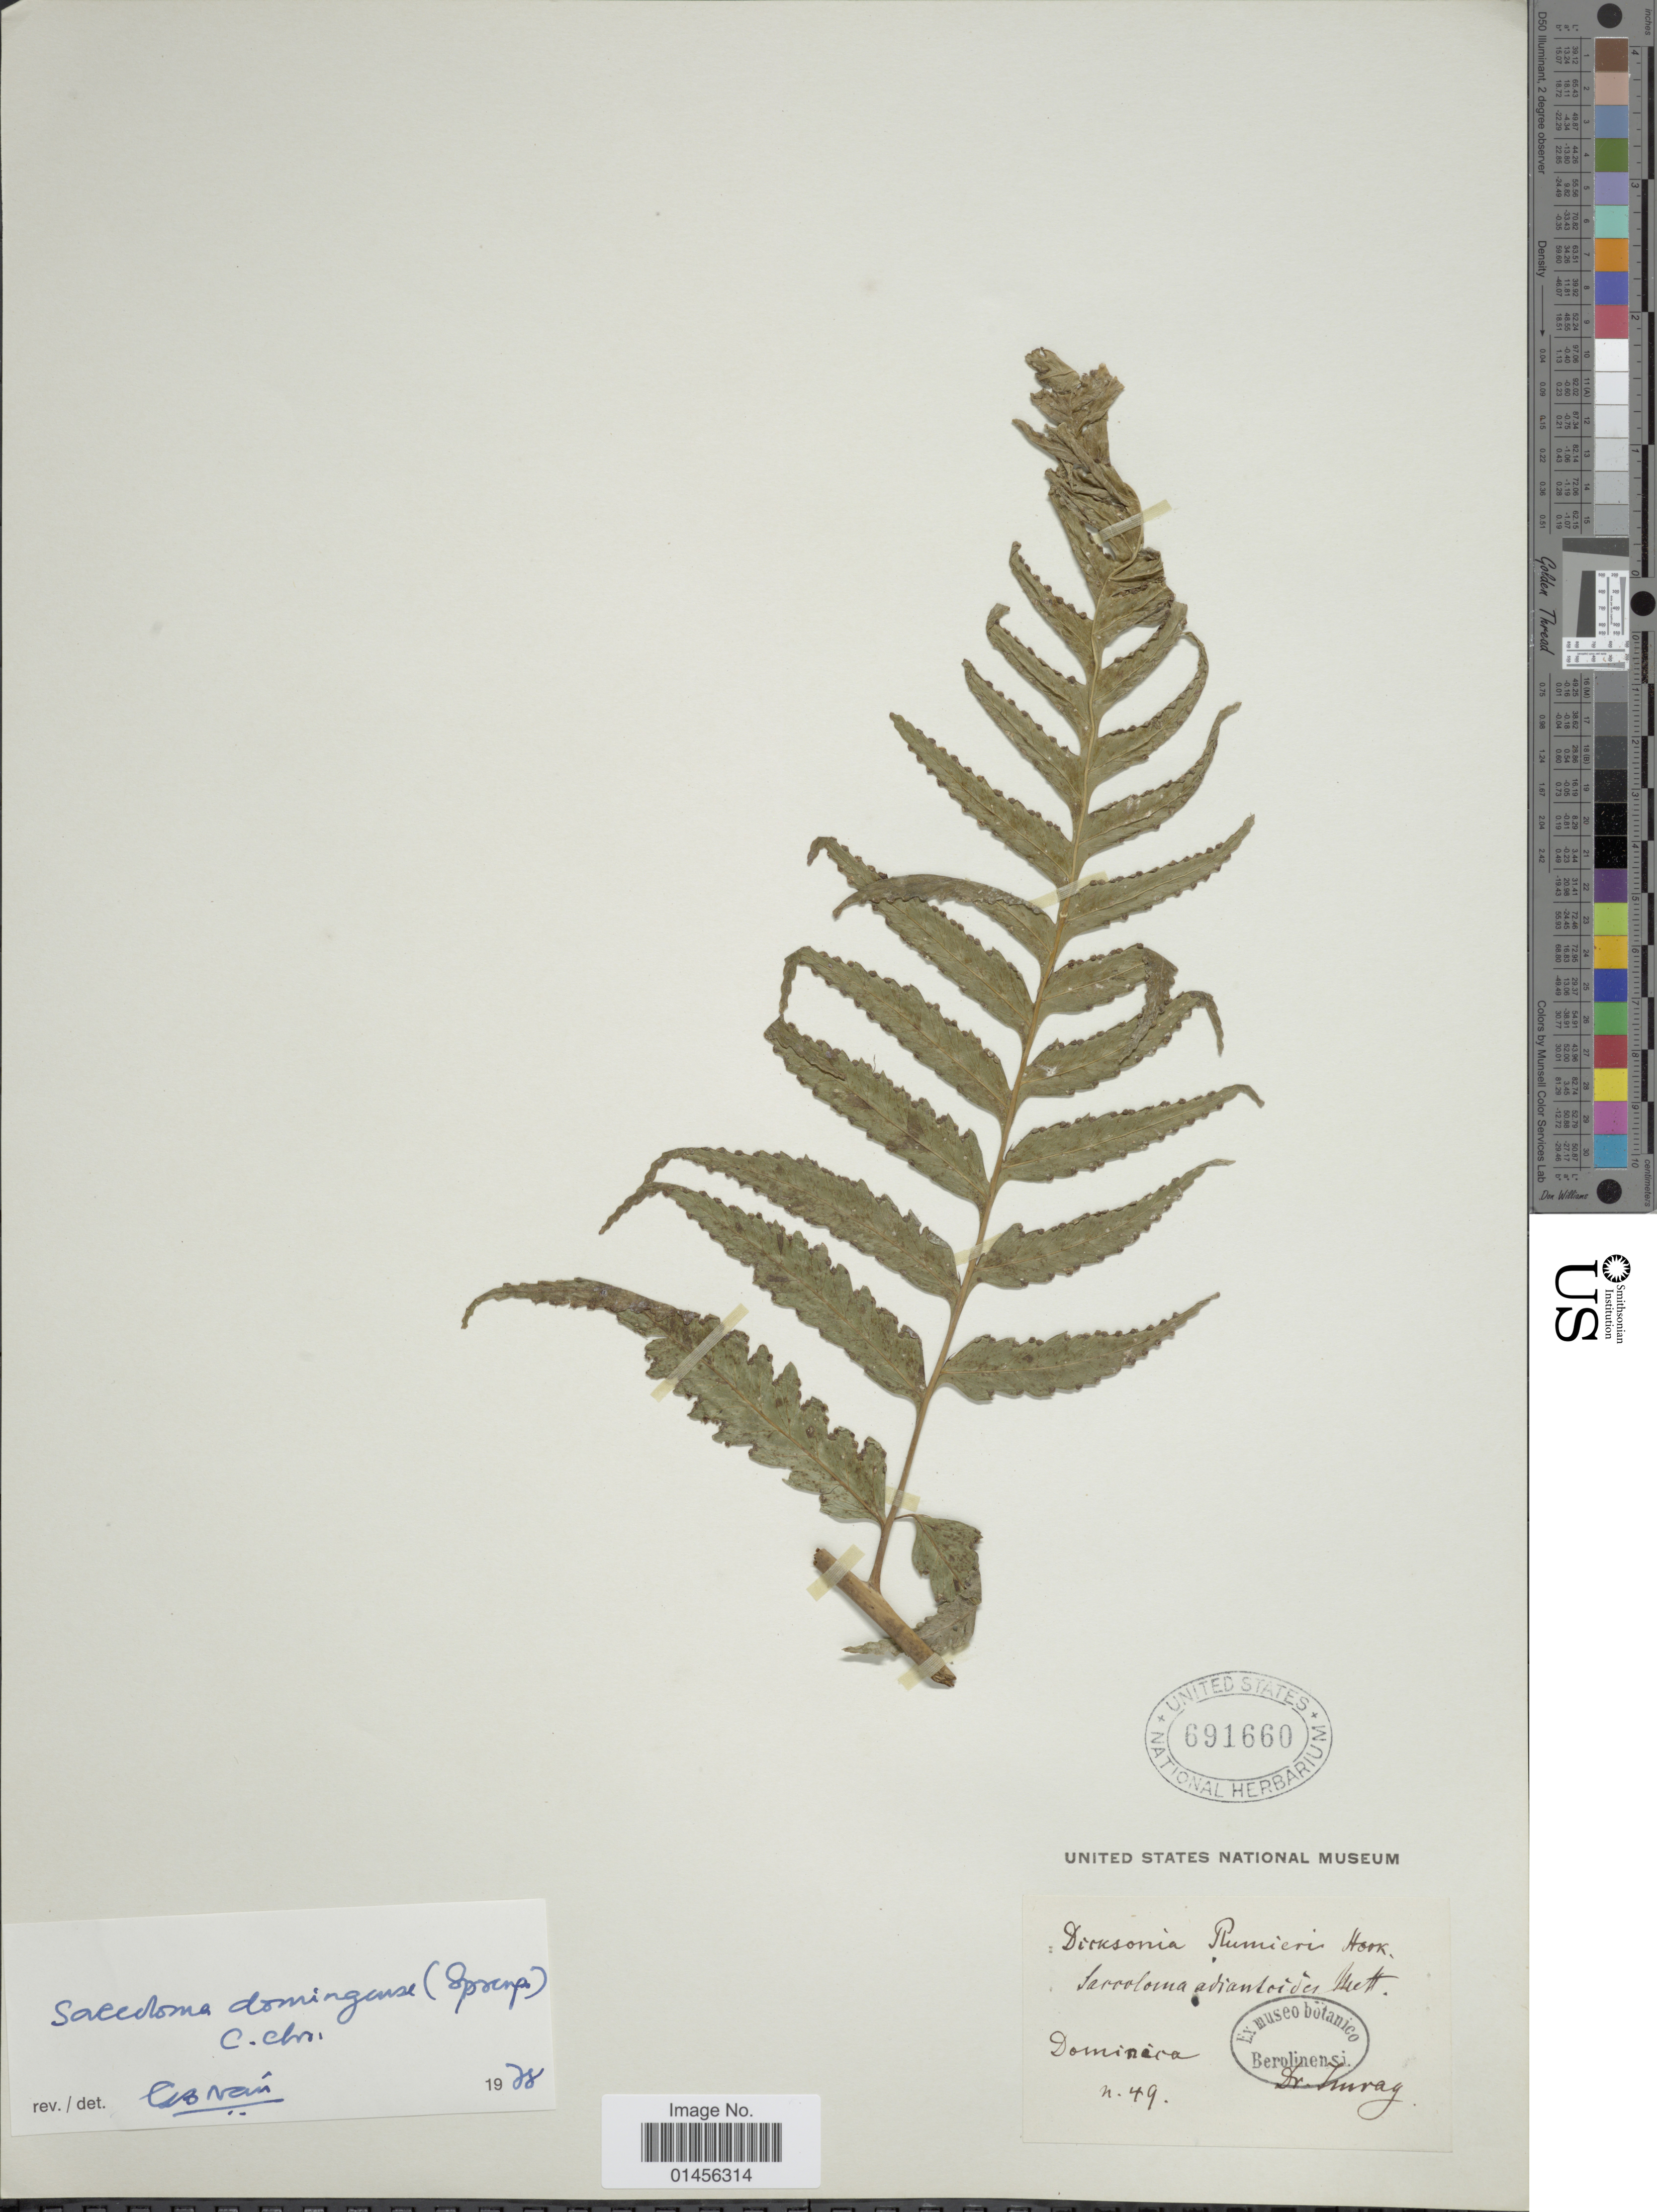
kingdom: Plantae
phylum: Tracheophyta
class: Polypodiopsida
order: Polypodiales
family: Saccolomataceae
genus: Saccoloma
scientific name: Saccoloma domingense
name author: (Spreng.) C. Chr.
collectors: J. Imray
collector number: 49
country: Dominica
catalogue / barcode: US 691660